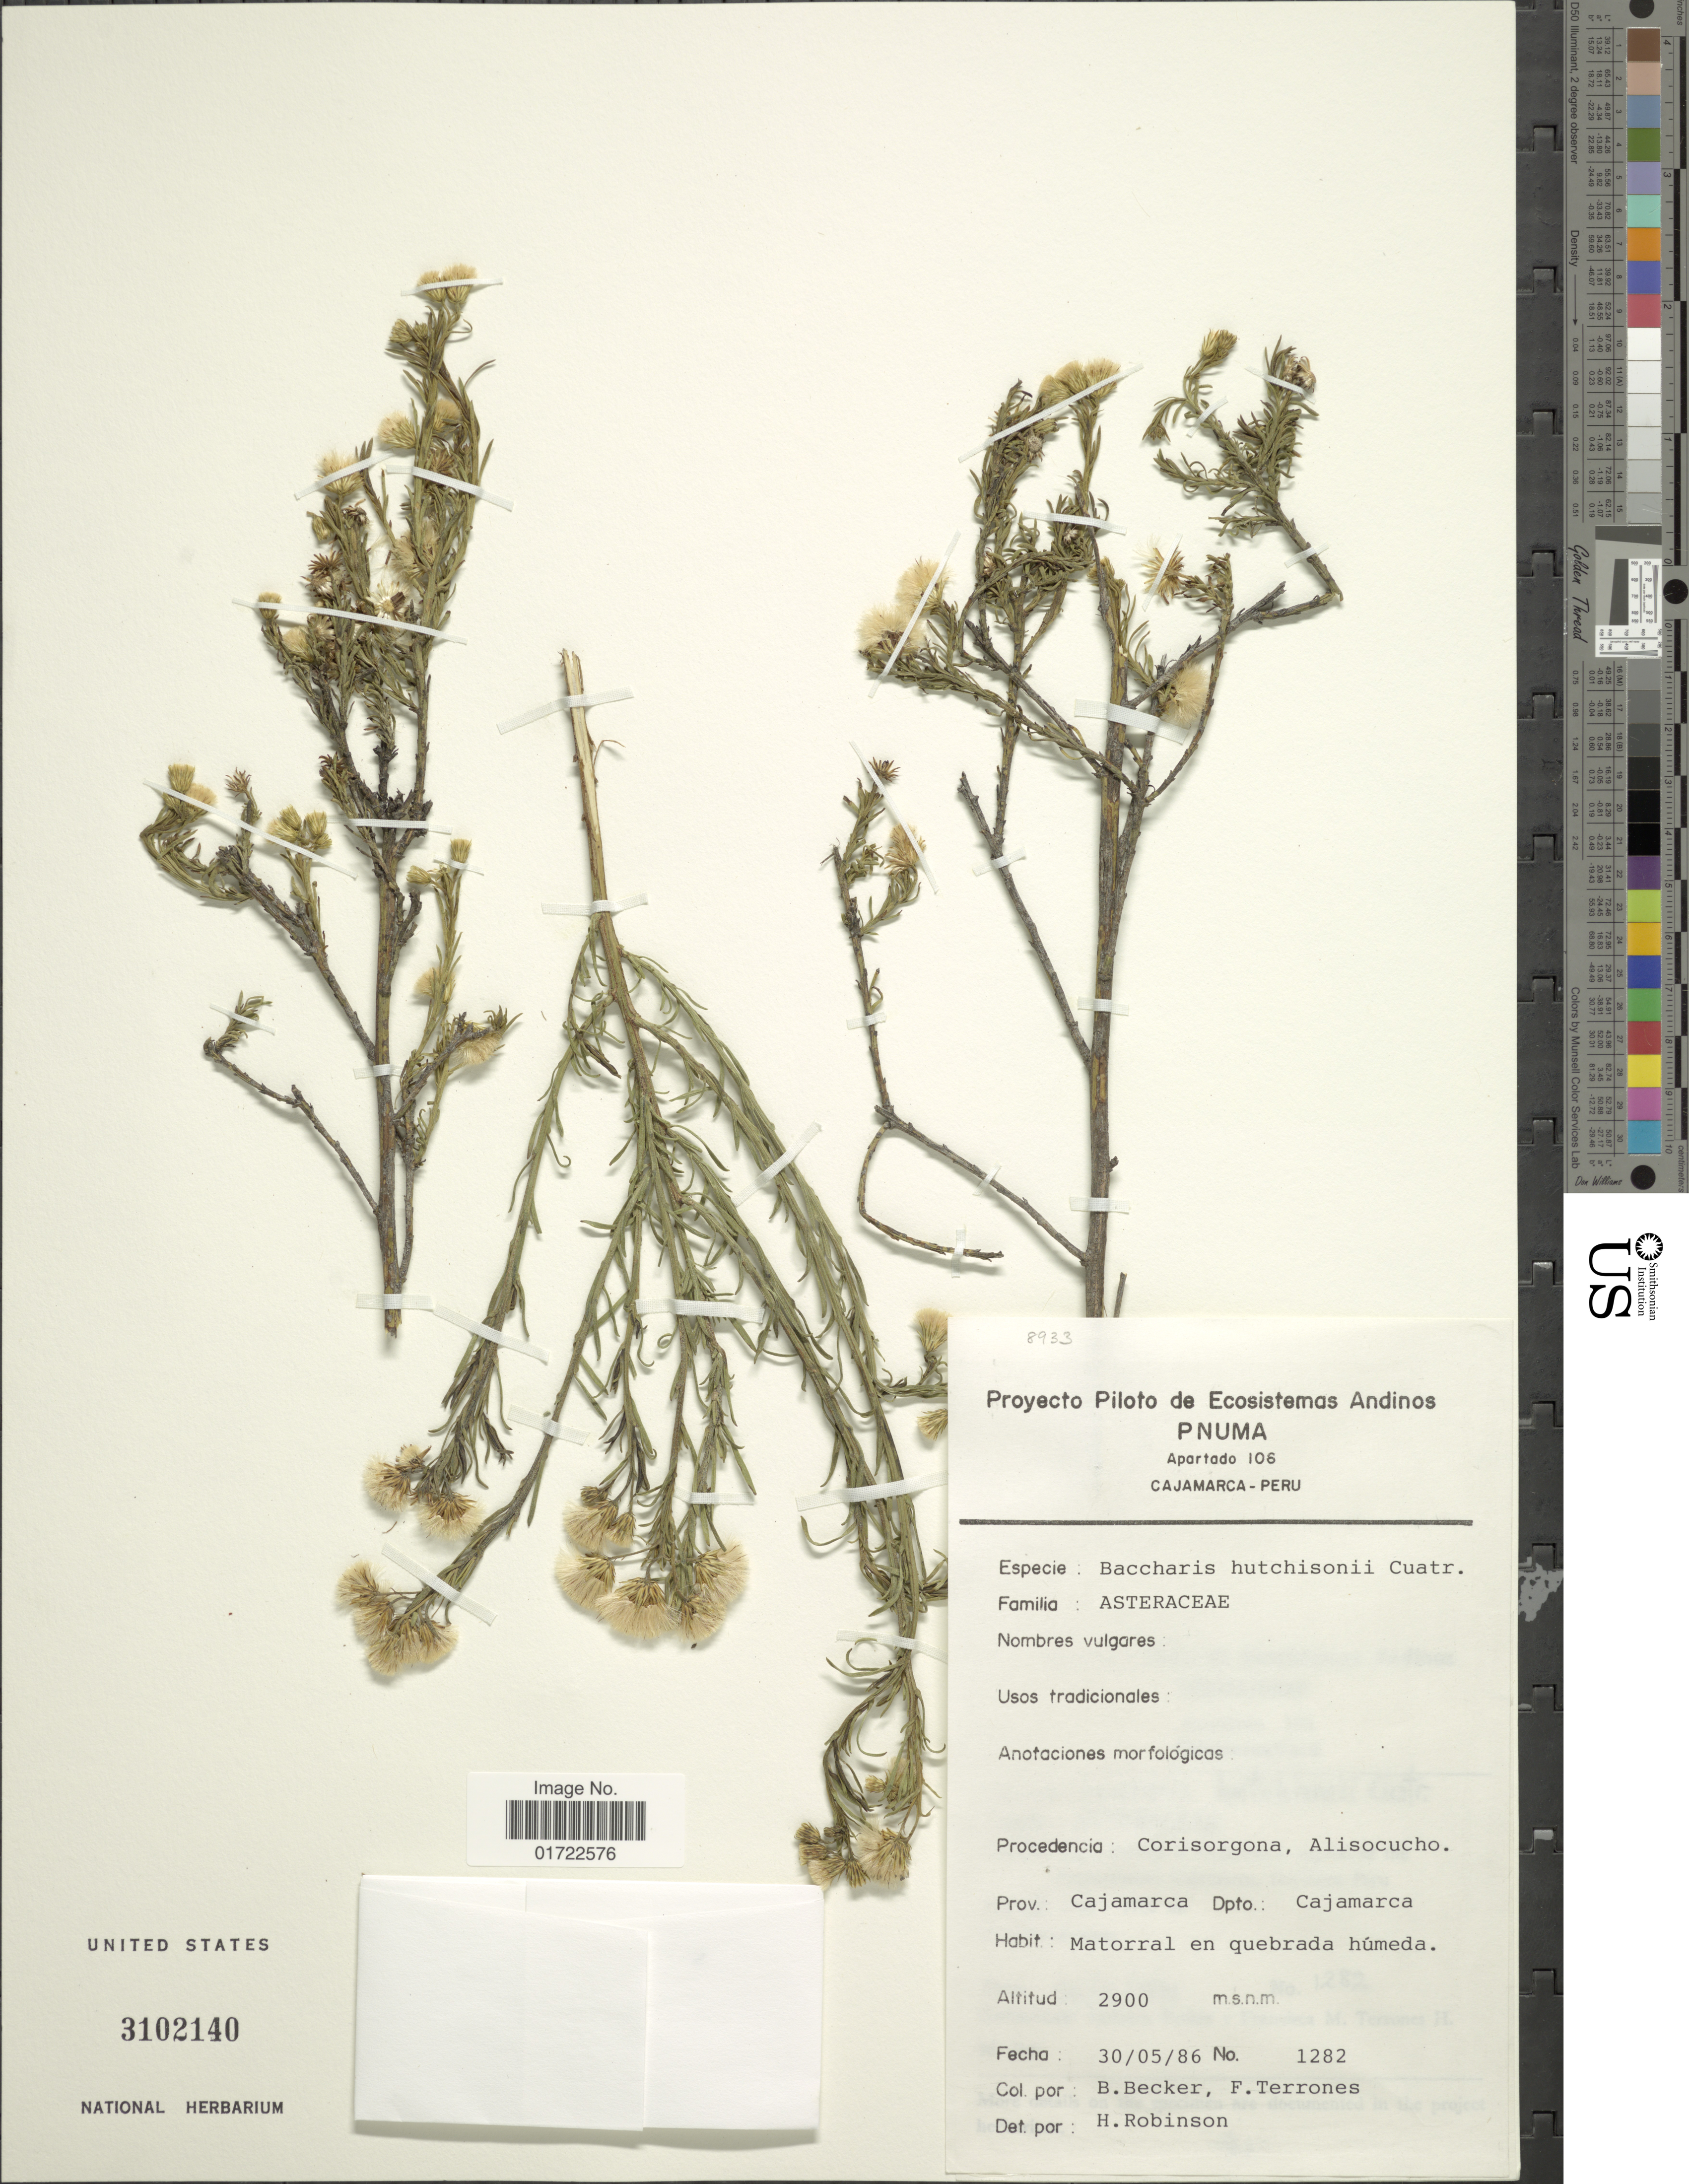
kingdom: Plantae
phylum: Tracheophyta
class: Magnoliopsida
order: Asterales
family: Asteraceae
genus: Baccharis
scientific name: Baccharis hutchisonii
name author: Cuatrec.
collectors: B. Becker & F. Terrones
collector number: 1282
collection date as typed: Transcribed d/m/y: 30/5/86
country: Peru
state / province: Cajamarca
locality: Procedencia: Corisorgana, Alisocucho, Prov. Cajamarca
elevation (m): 2900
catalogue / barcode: US 3102140